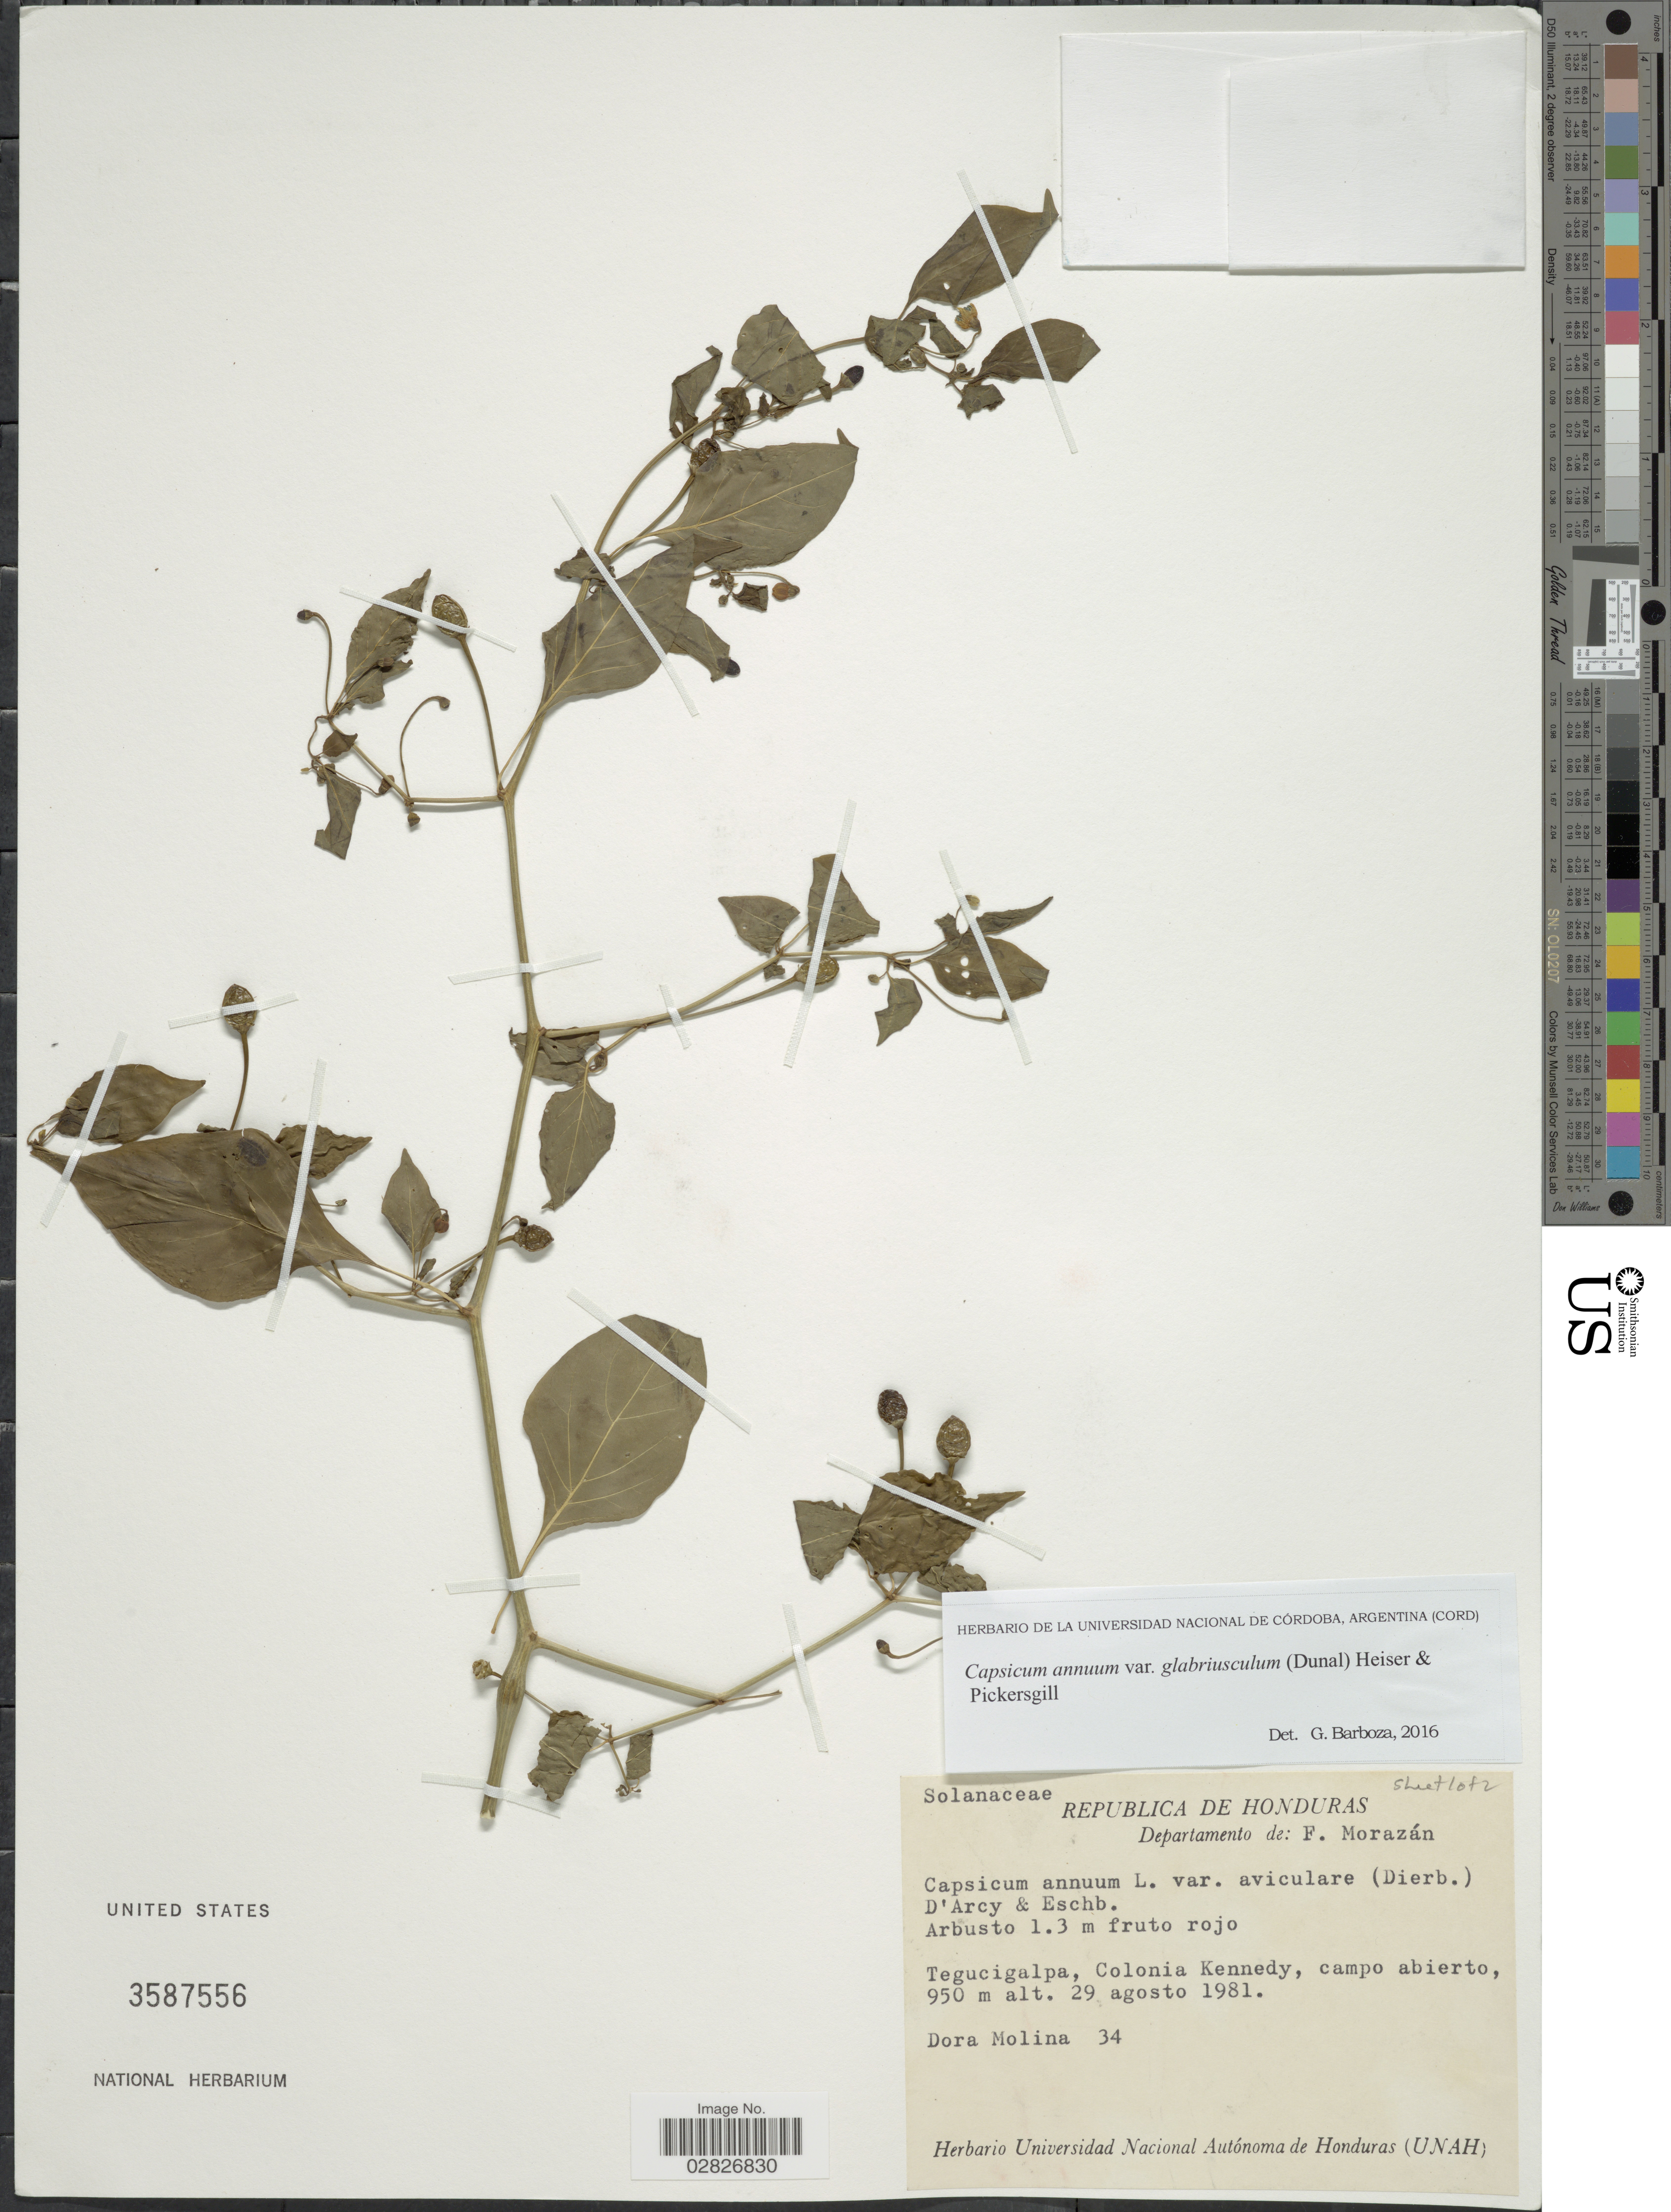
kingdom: Plantae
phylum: Tracheophyta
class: Magnoliopsida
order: Solanales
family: Solanaceae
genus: Capsicum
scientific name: Capsicum annuum var. glabriusculum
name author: (Dunal) Heiser & Pickersgill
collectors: D. Molina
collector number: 34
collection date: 1981-08-29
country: Honduras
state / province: Fco. Morazán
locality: Departamento de F. Morazán, Tegucigalpa, Colonia Kennedy, campo abierto.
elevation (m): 950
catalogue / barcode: US 3587556